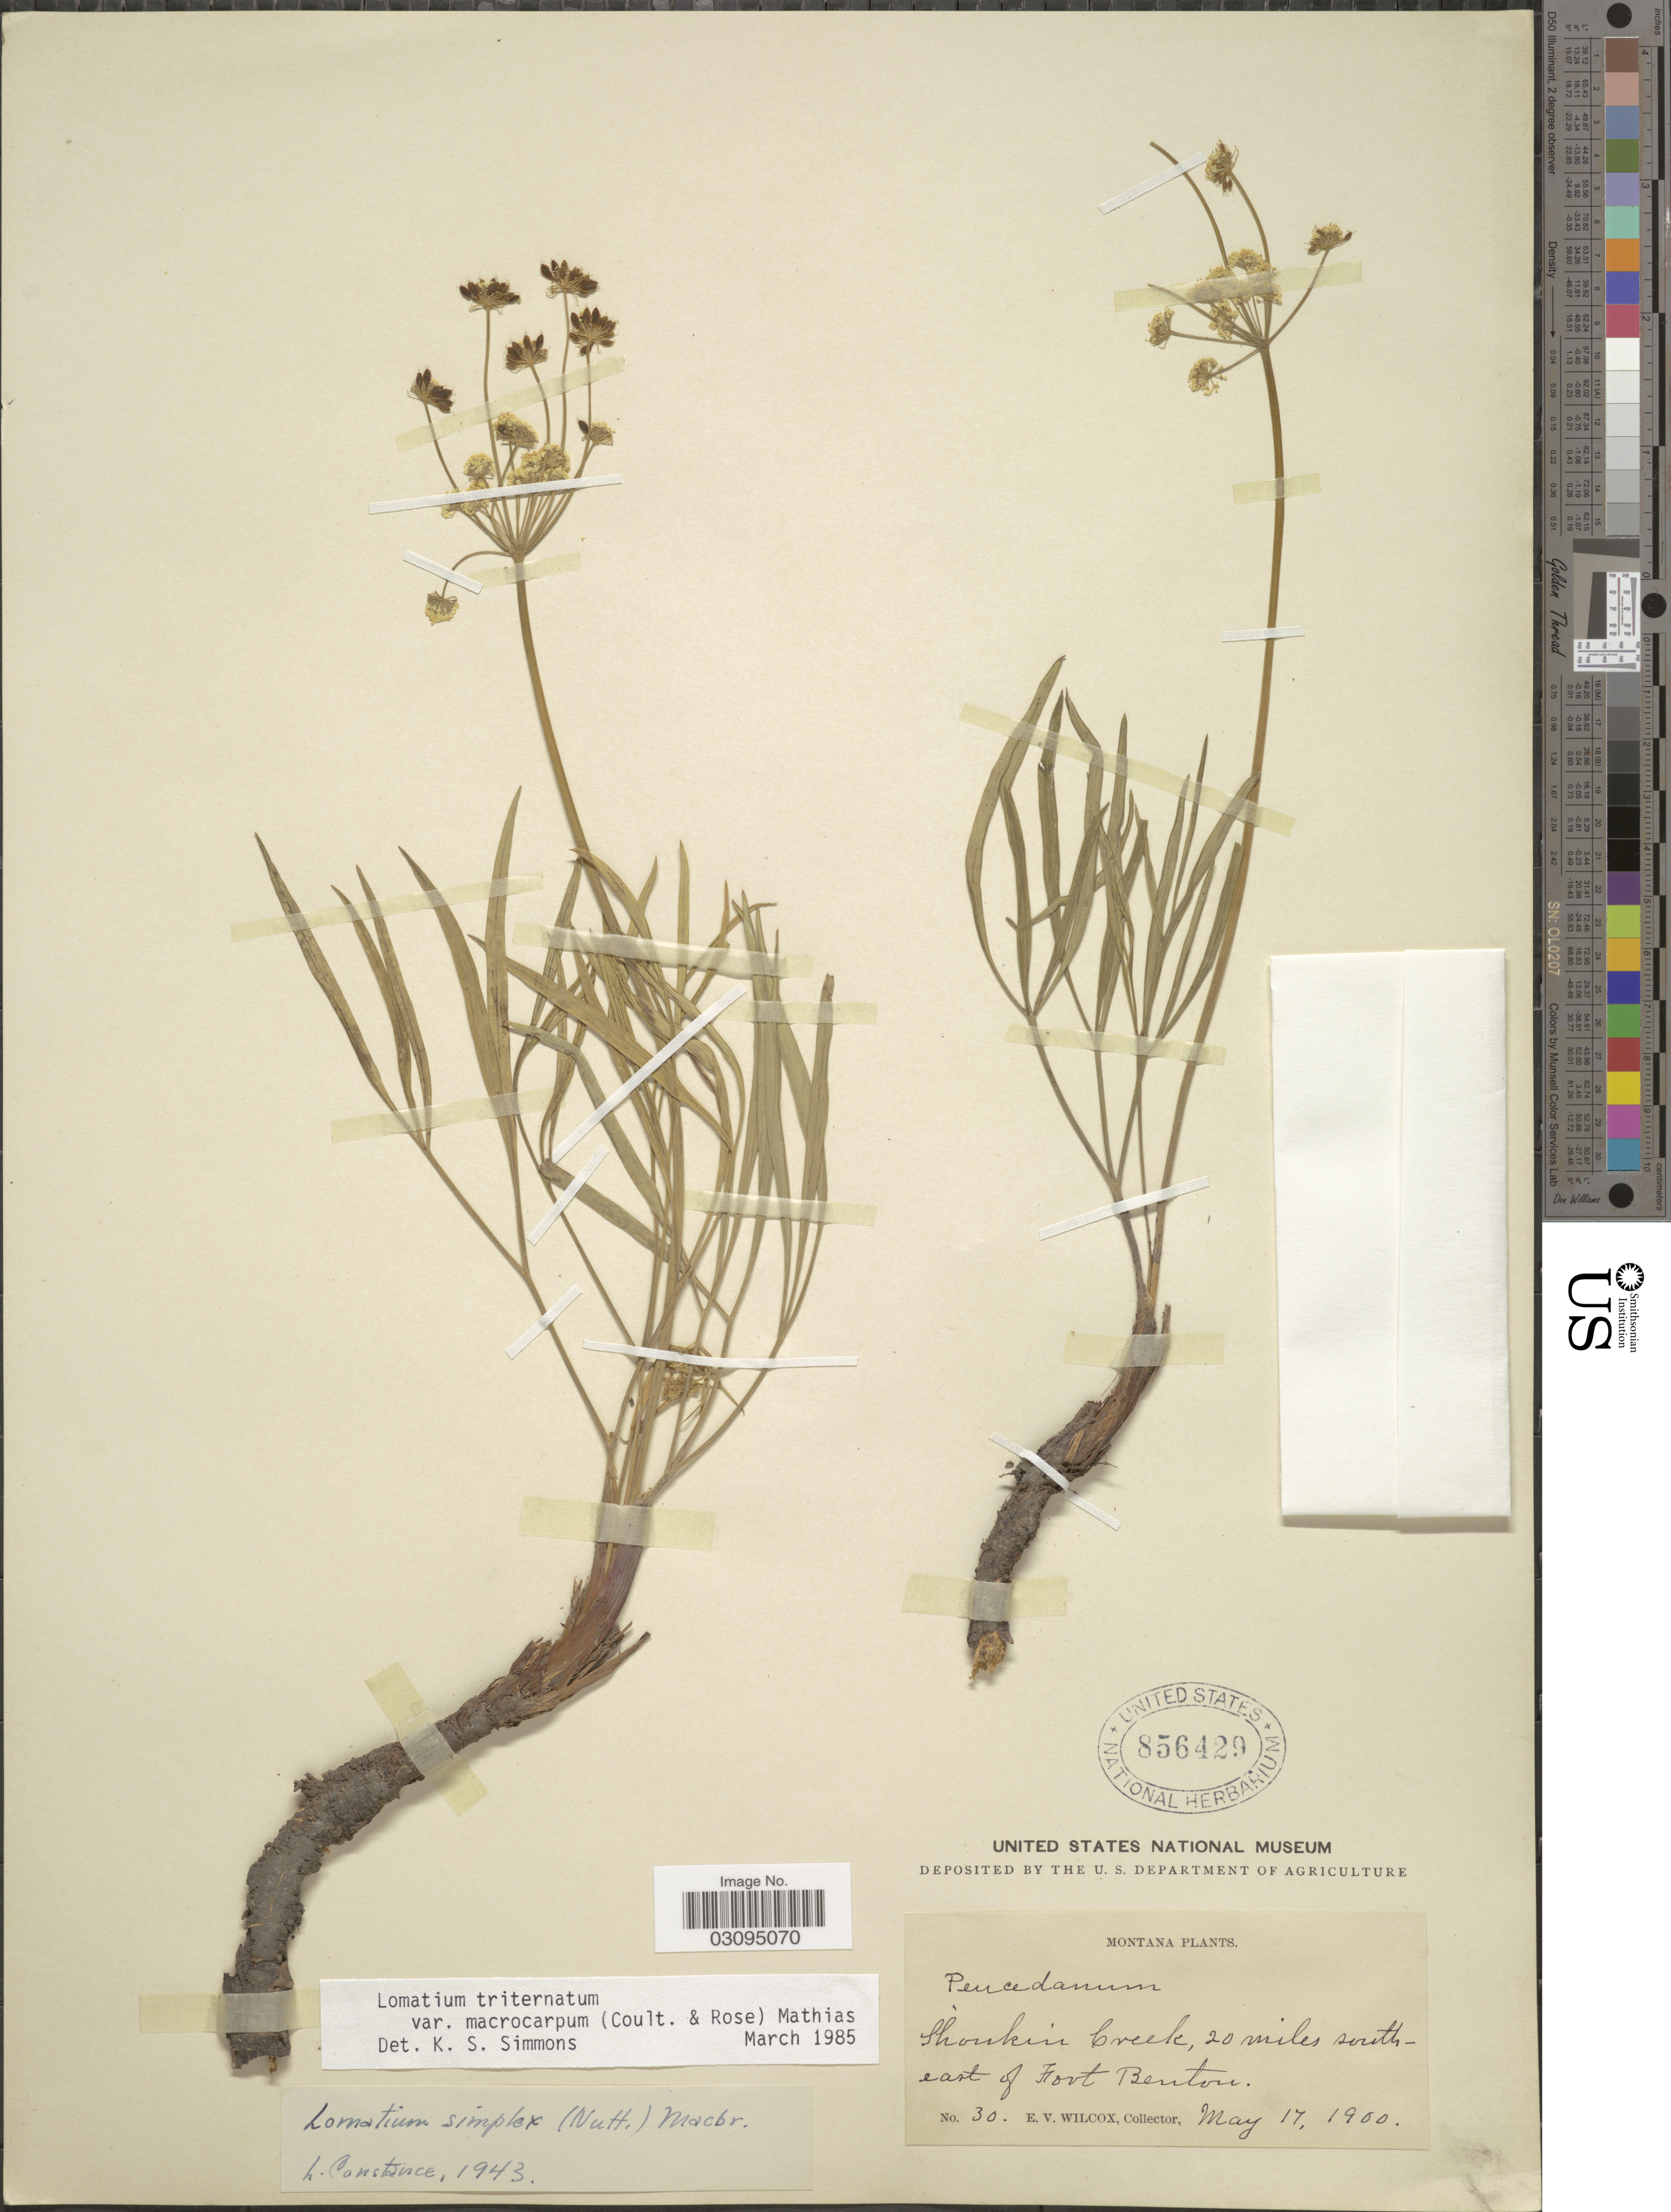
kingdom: Plantae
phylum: Tracheophyta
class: Magnoliopsida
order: Apiales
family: Apiaceae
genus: Lomatium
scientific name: Lomatium triternatum var. macrocarpum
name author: (J.M. Coult. & Rose) Mathias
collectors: E. V. Wilcox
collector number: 30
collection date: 1900-05-17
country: United States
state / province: Montana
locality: Shonkin Creek, 20 miles southeast of Fort Benton.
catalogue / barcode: US 856429